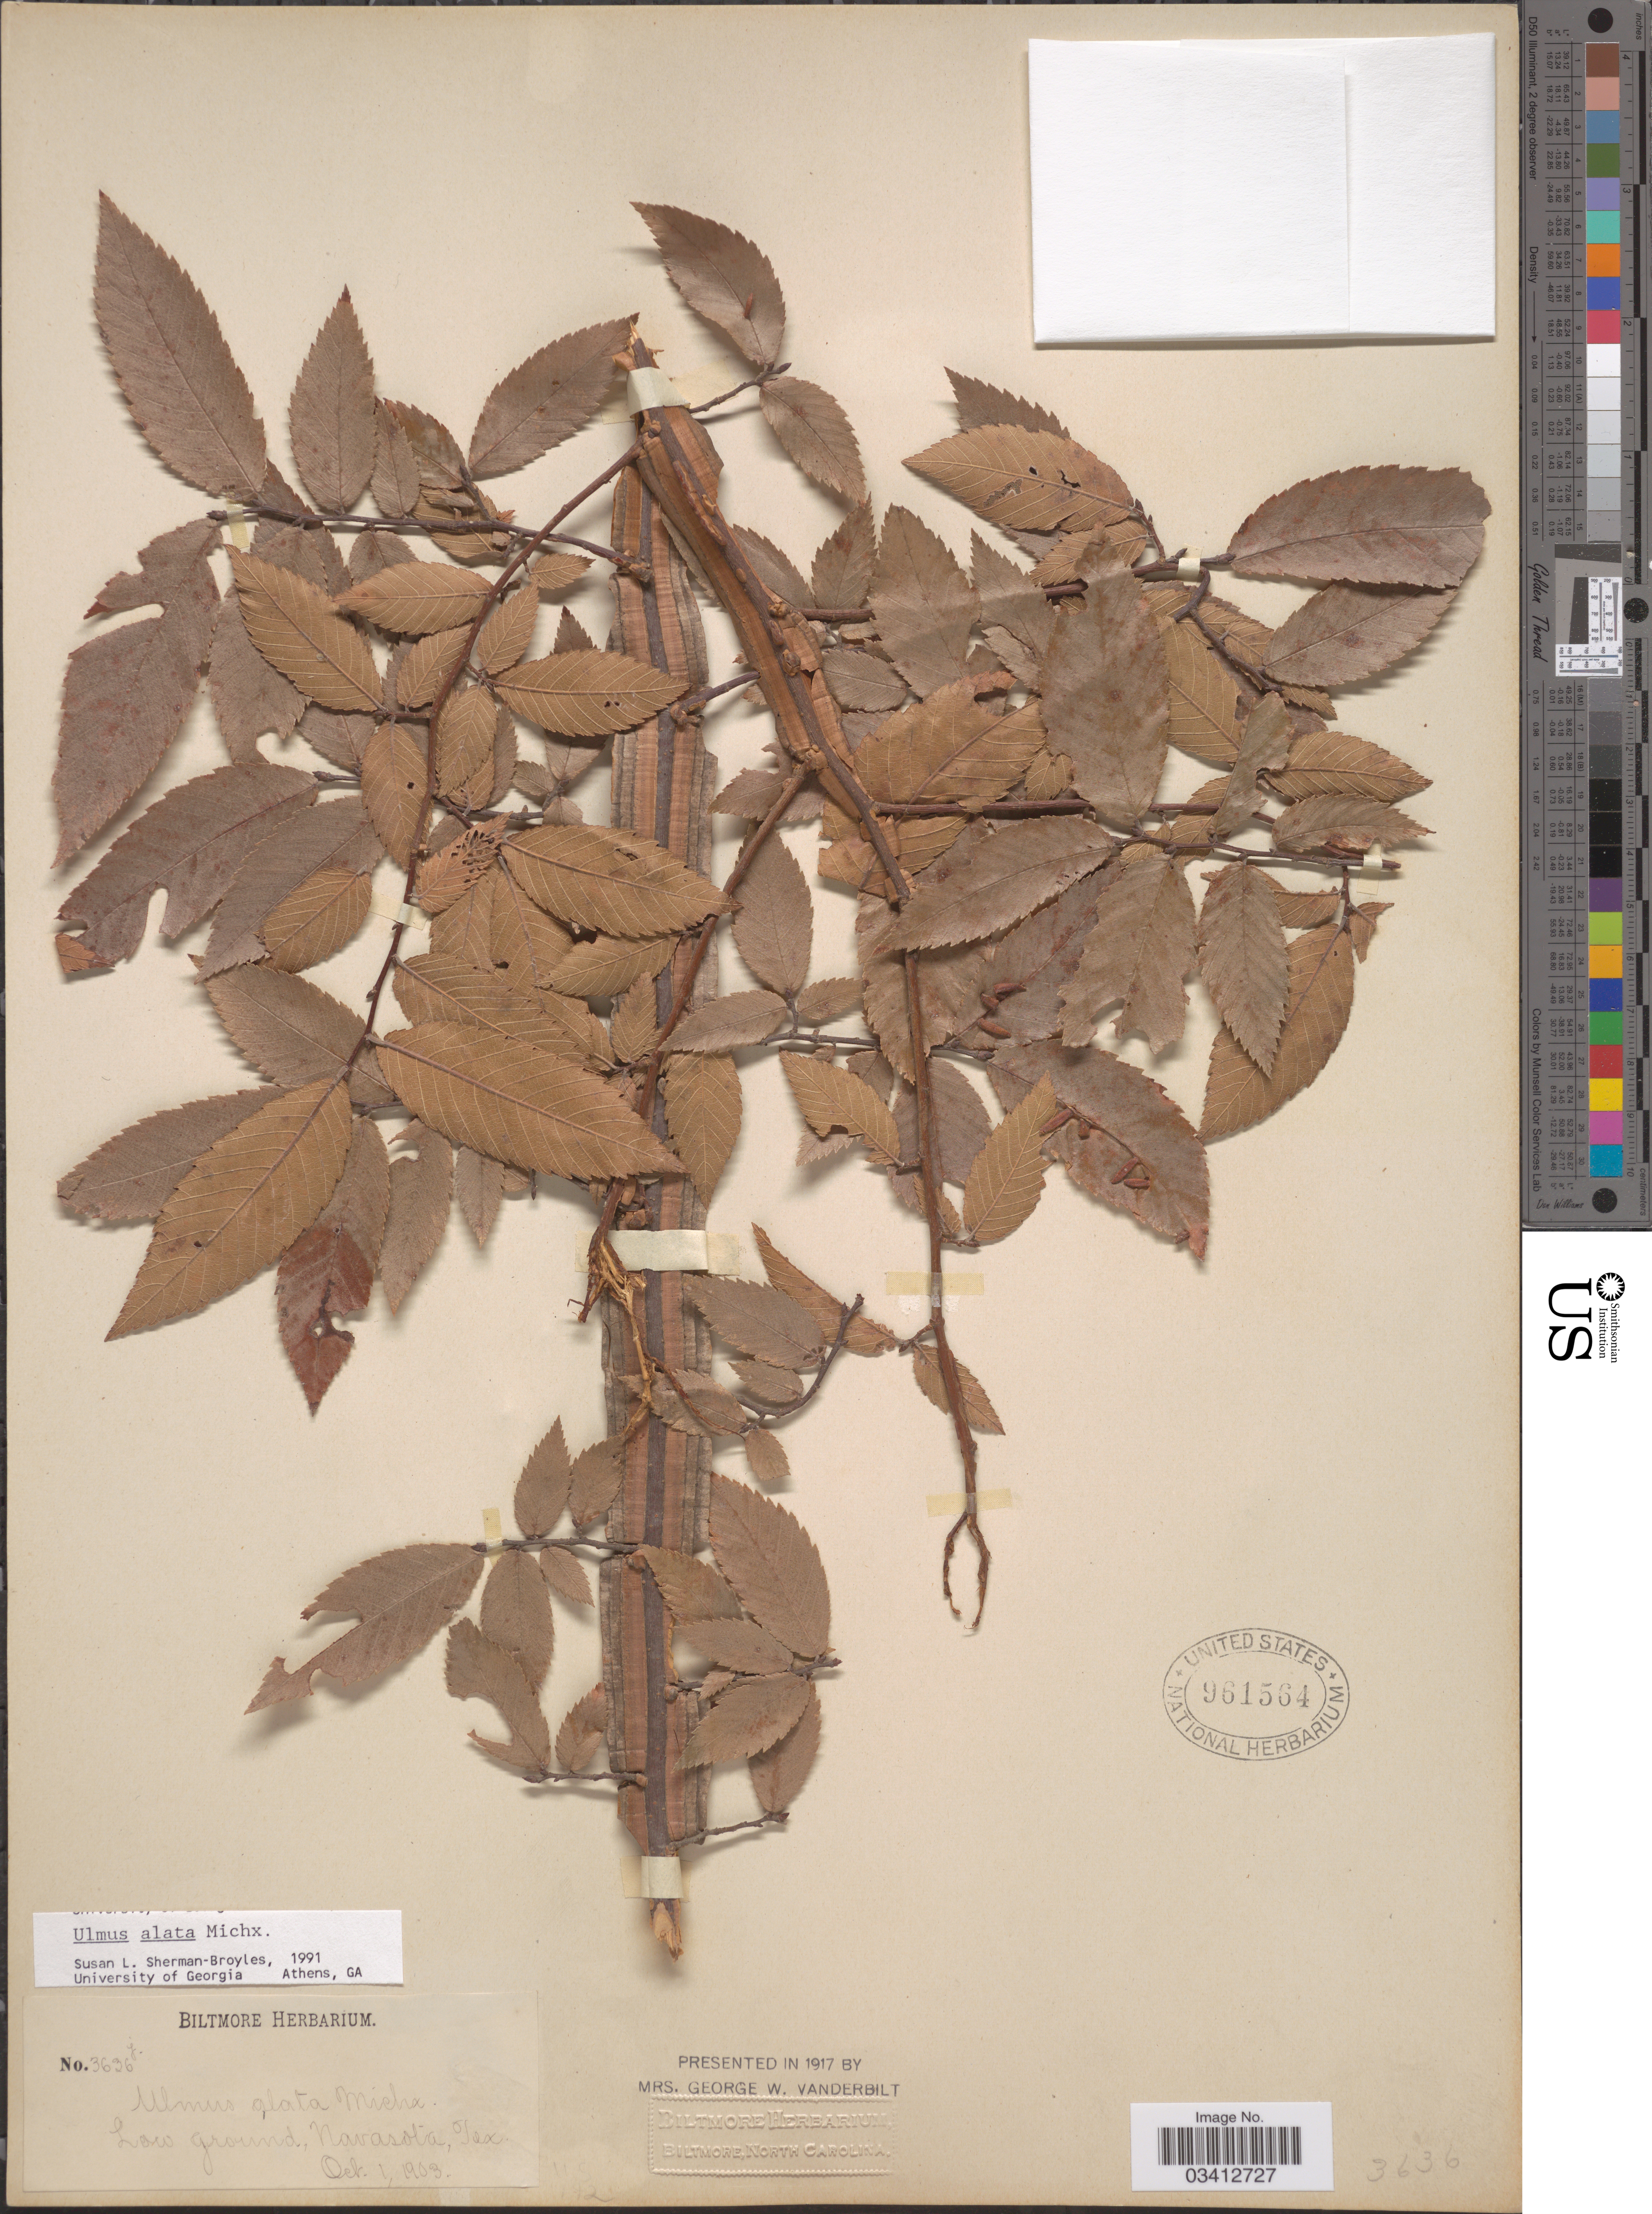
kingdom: Plantae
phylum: Tracheophyta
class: Magnoliopsida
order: Rosales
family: Ulmaceae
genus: Ulmus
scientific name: Ulmus alata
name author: Michx.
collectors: ex herb. Biltmore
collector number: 3636j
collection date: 1903-10-01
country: United States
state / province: Texas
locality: Navasota.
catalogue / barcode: US 961564